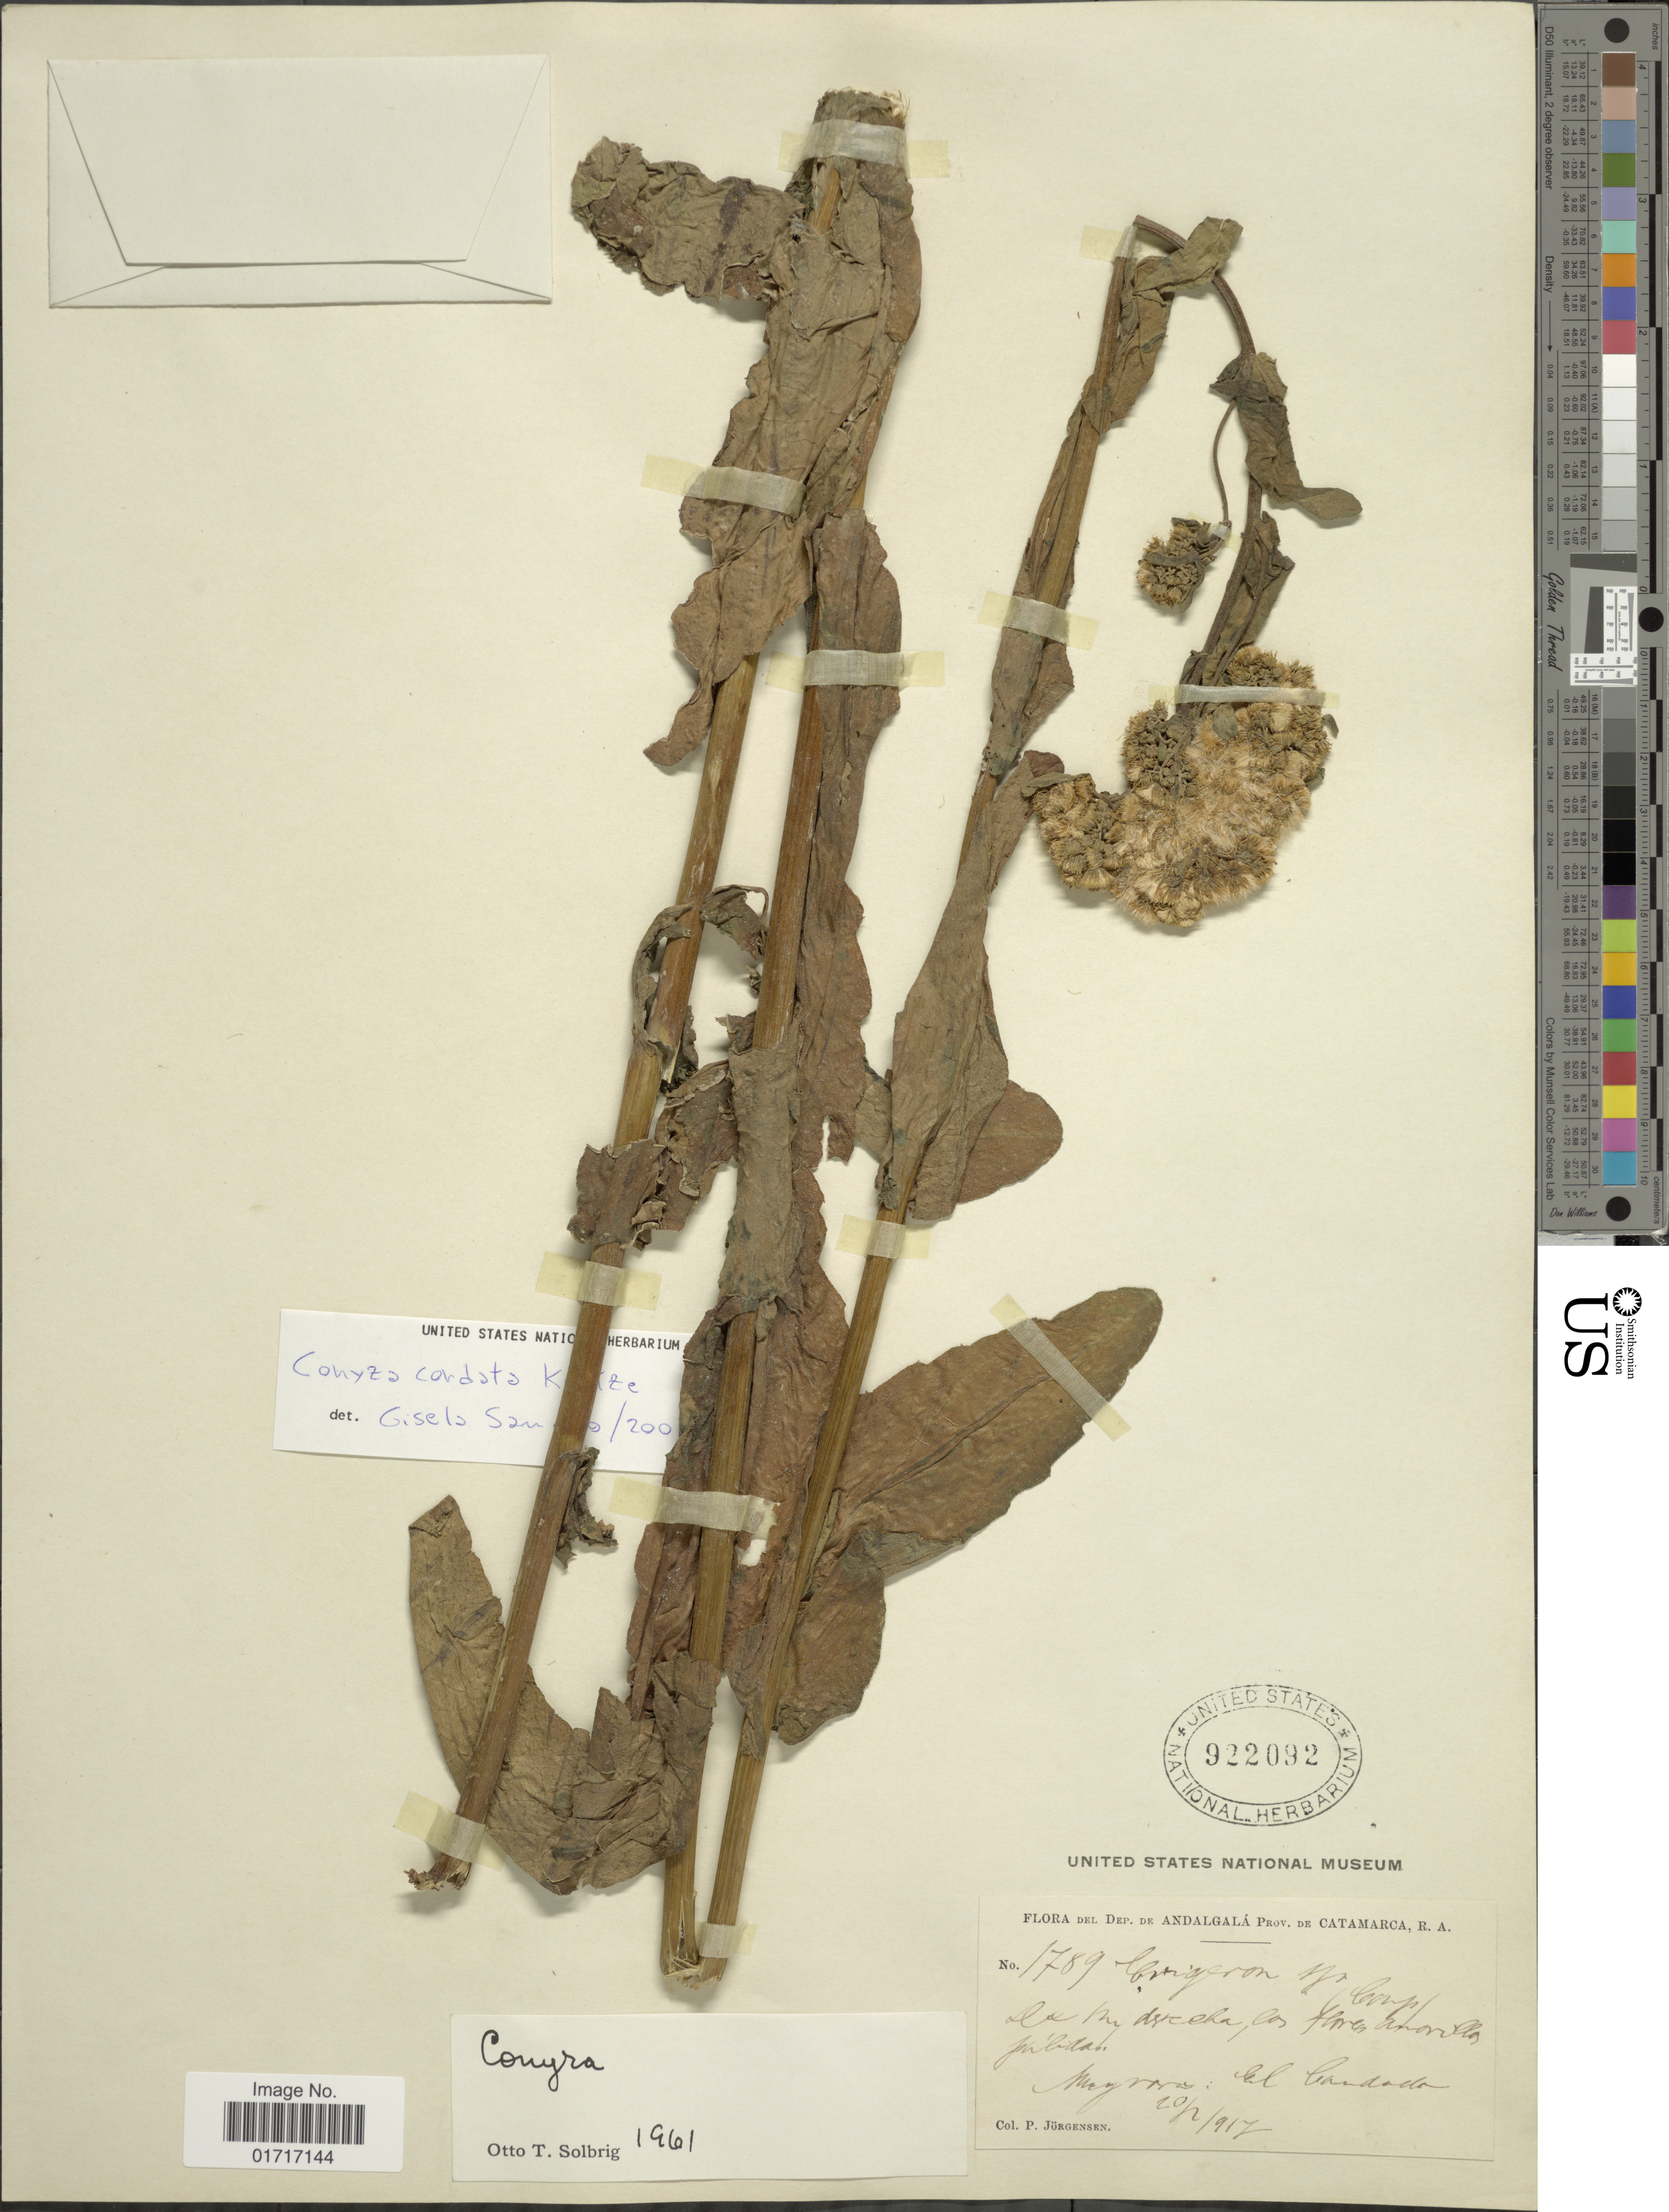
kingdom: Plantae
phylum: Tracheophyta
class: Magnoliopsida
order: Asterales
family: Asteraceae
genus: Conyza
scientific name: Conyza cordata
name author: Kuntze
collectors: P. Jurgensen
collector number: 1789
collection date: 1917-02-20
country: Argentina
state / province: Catamarca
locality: Del Dep. de Andalgala Prov. de Catamarca, R. A. El Candado.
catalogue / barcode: US 922092